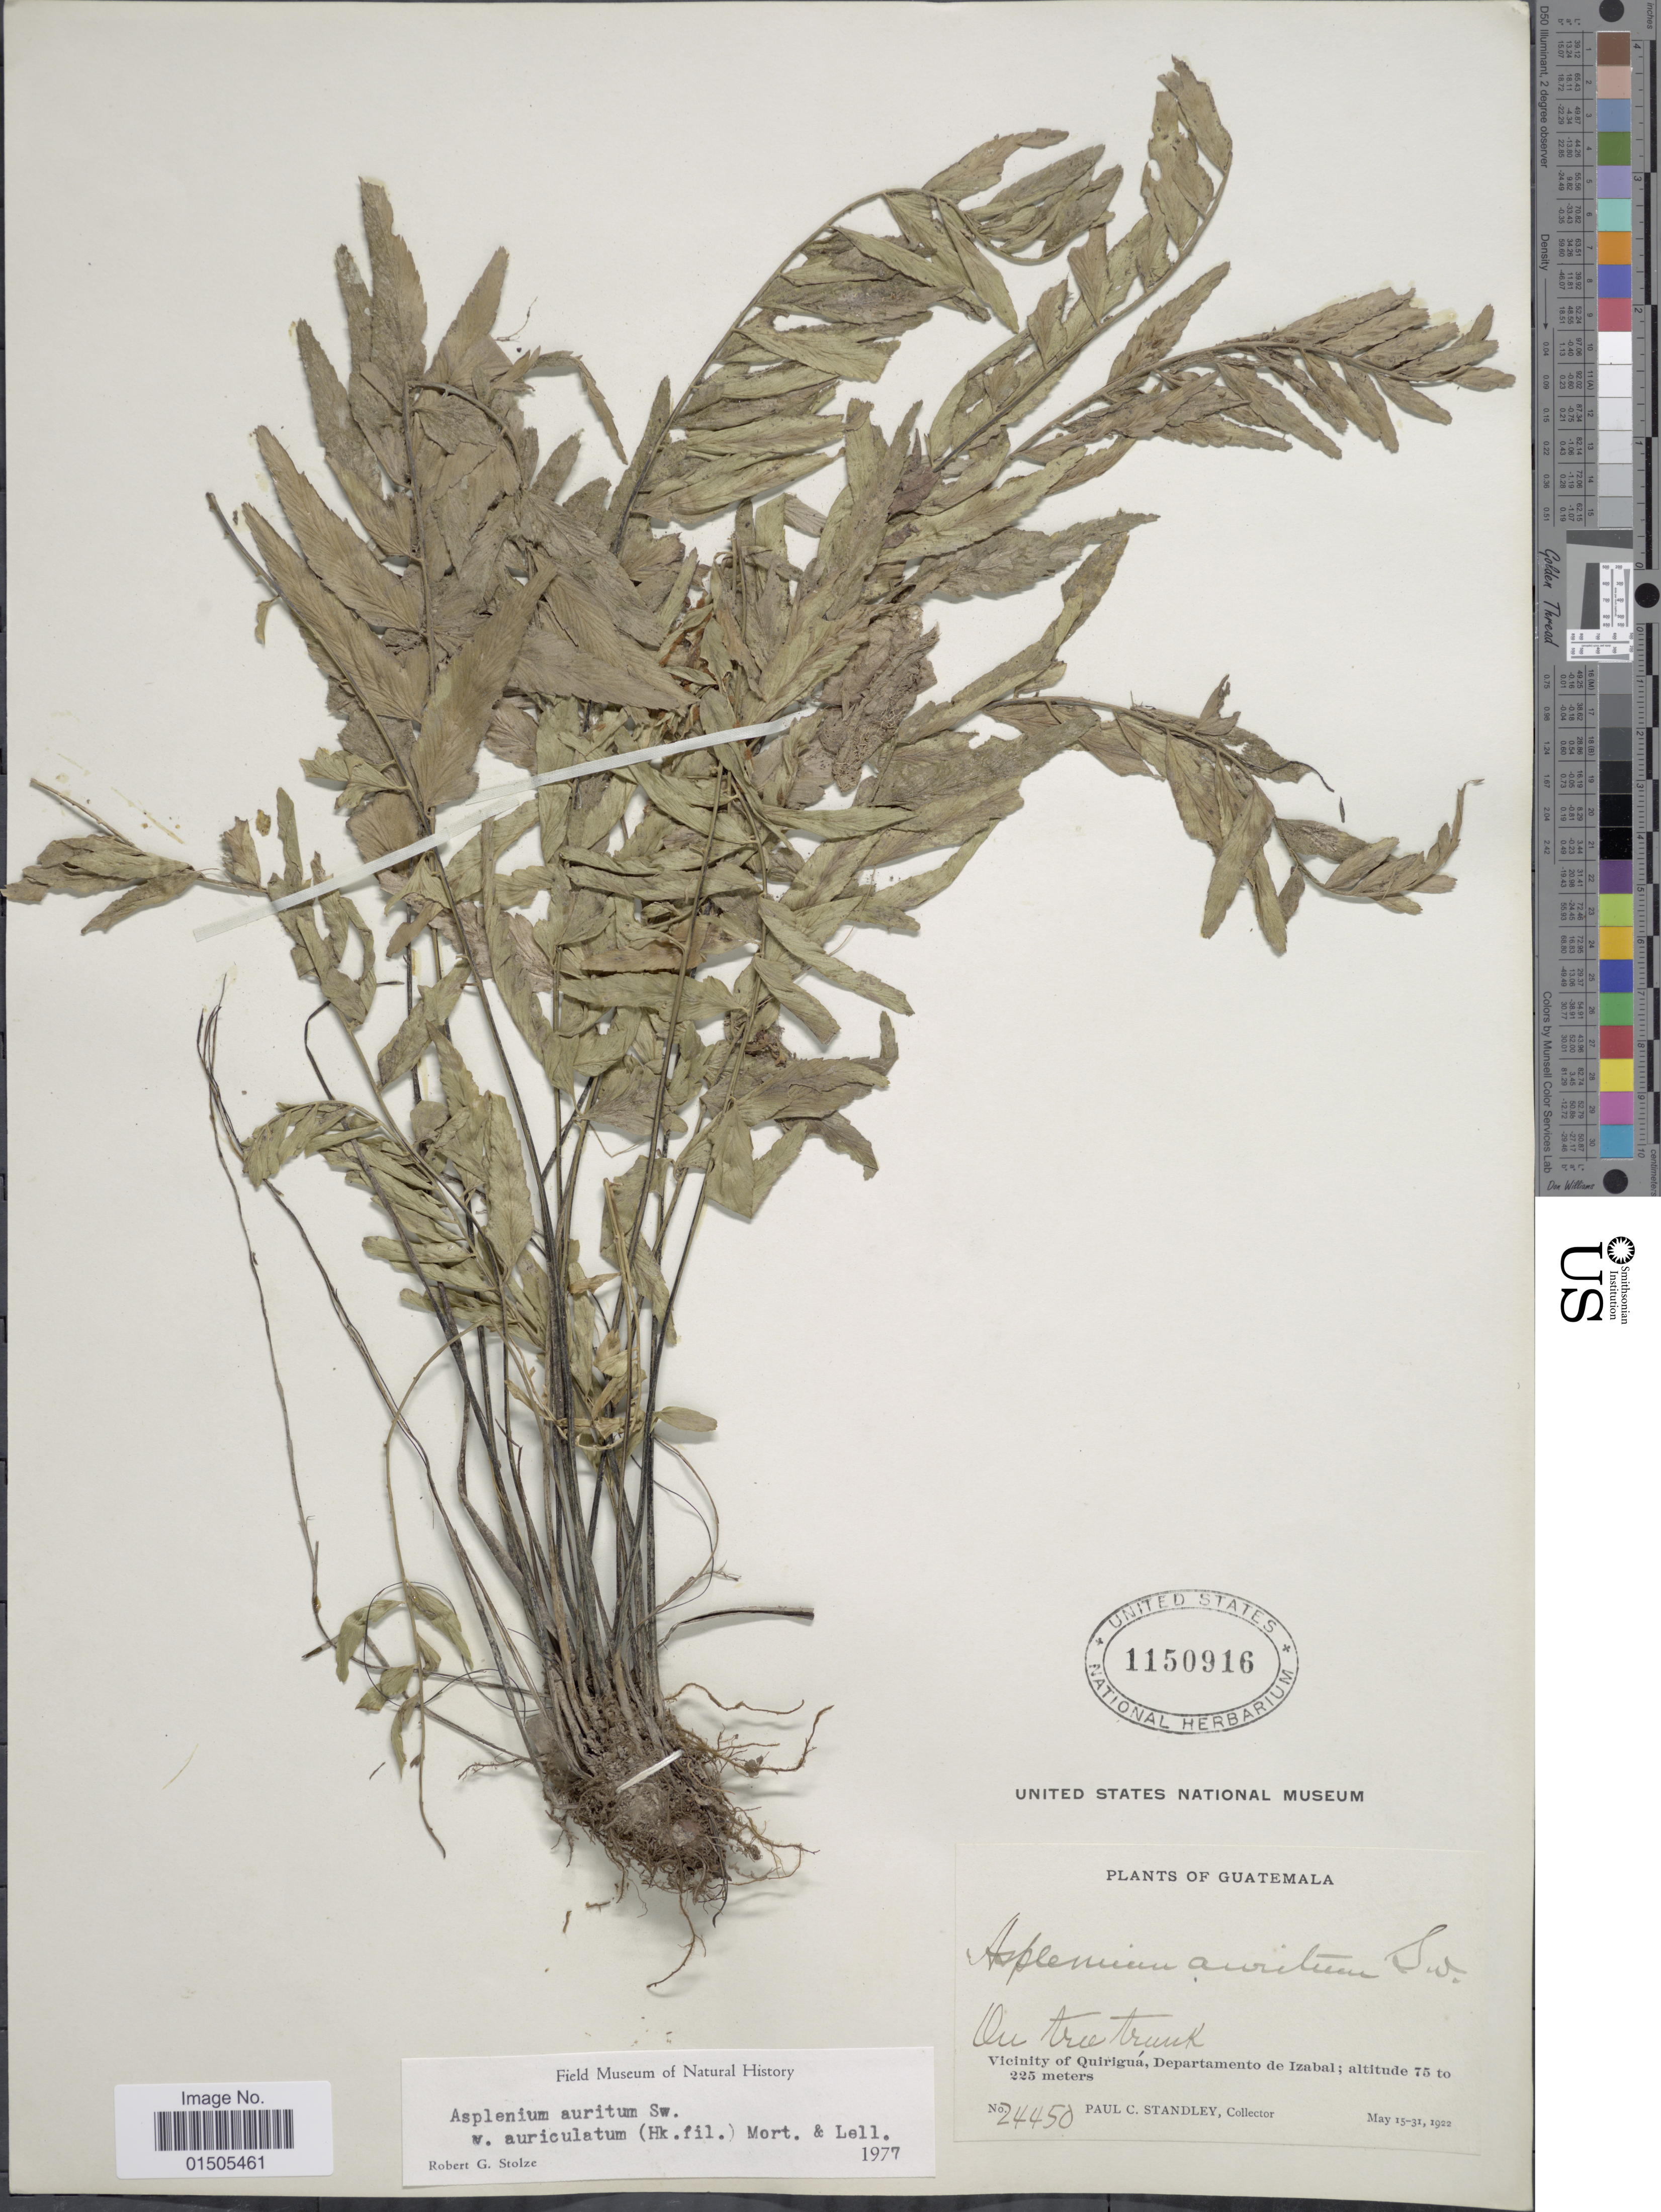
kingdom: Plantae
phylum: Tracheophyta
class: Polypodiopsida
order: Polypodiales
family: Aspleniaceae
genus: Asplenium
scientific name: Asplenium auritum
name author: Sw.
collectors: P. C. Standley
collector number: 24450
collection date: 1922-05-15/1922-05-31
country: Guatemala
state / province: Izabal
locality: Vicinity of Quirigua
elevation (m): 75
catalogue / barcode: US 1150916